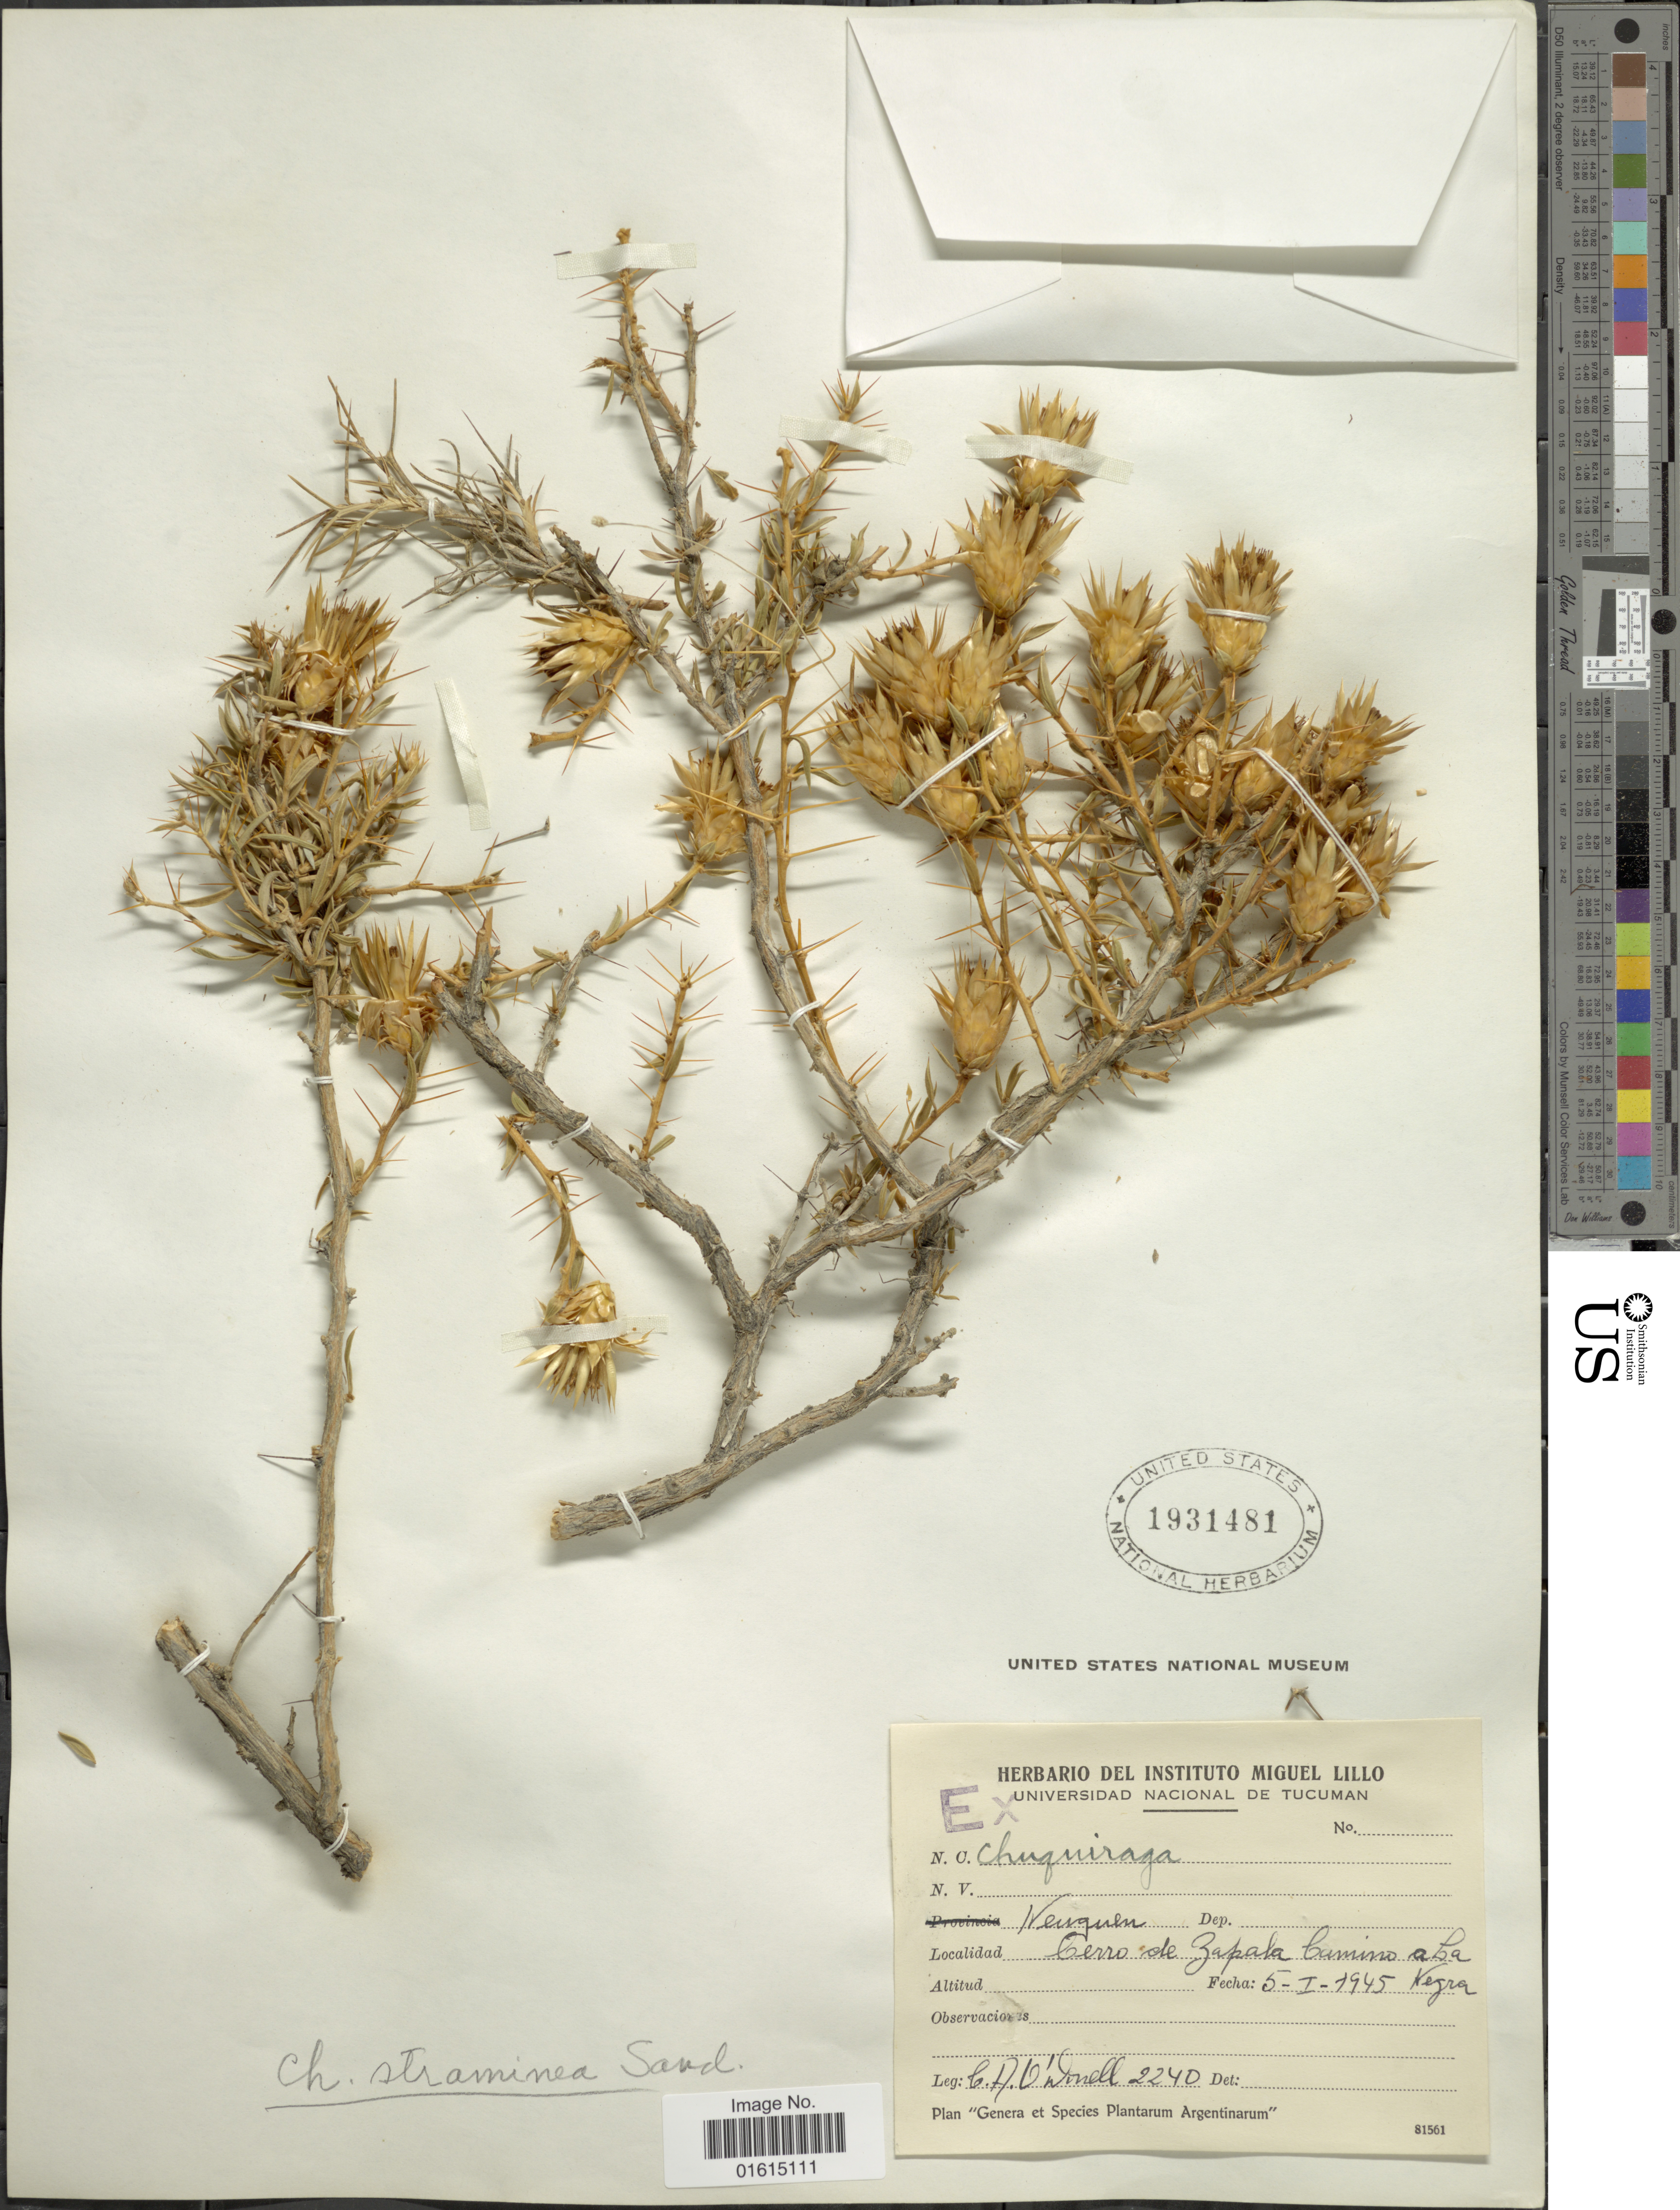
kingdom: Plantae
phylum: Tracheophyta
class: Magnoliopsida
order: Asterales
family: Asteraceae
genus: Chuquiraga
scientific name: Chuquiraga straminea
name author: Sandwith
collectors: C. O'Donell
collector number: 2240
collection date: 1945-01-05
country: Argentina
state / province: Neuquen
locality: Cerro de Zapala Camino a La Vegra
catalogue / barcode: US 1931481